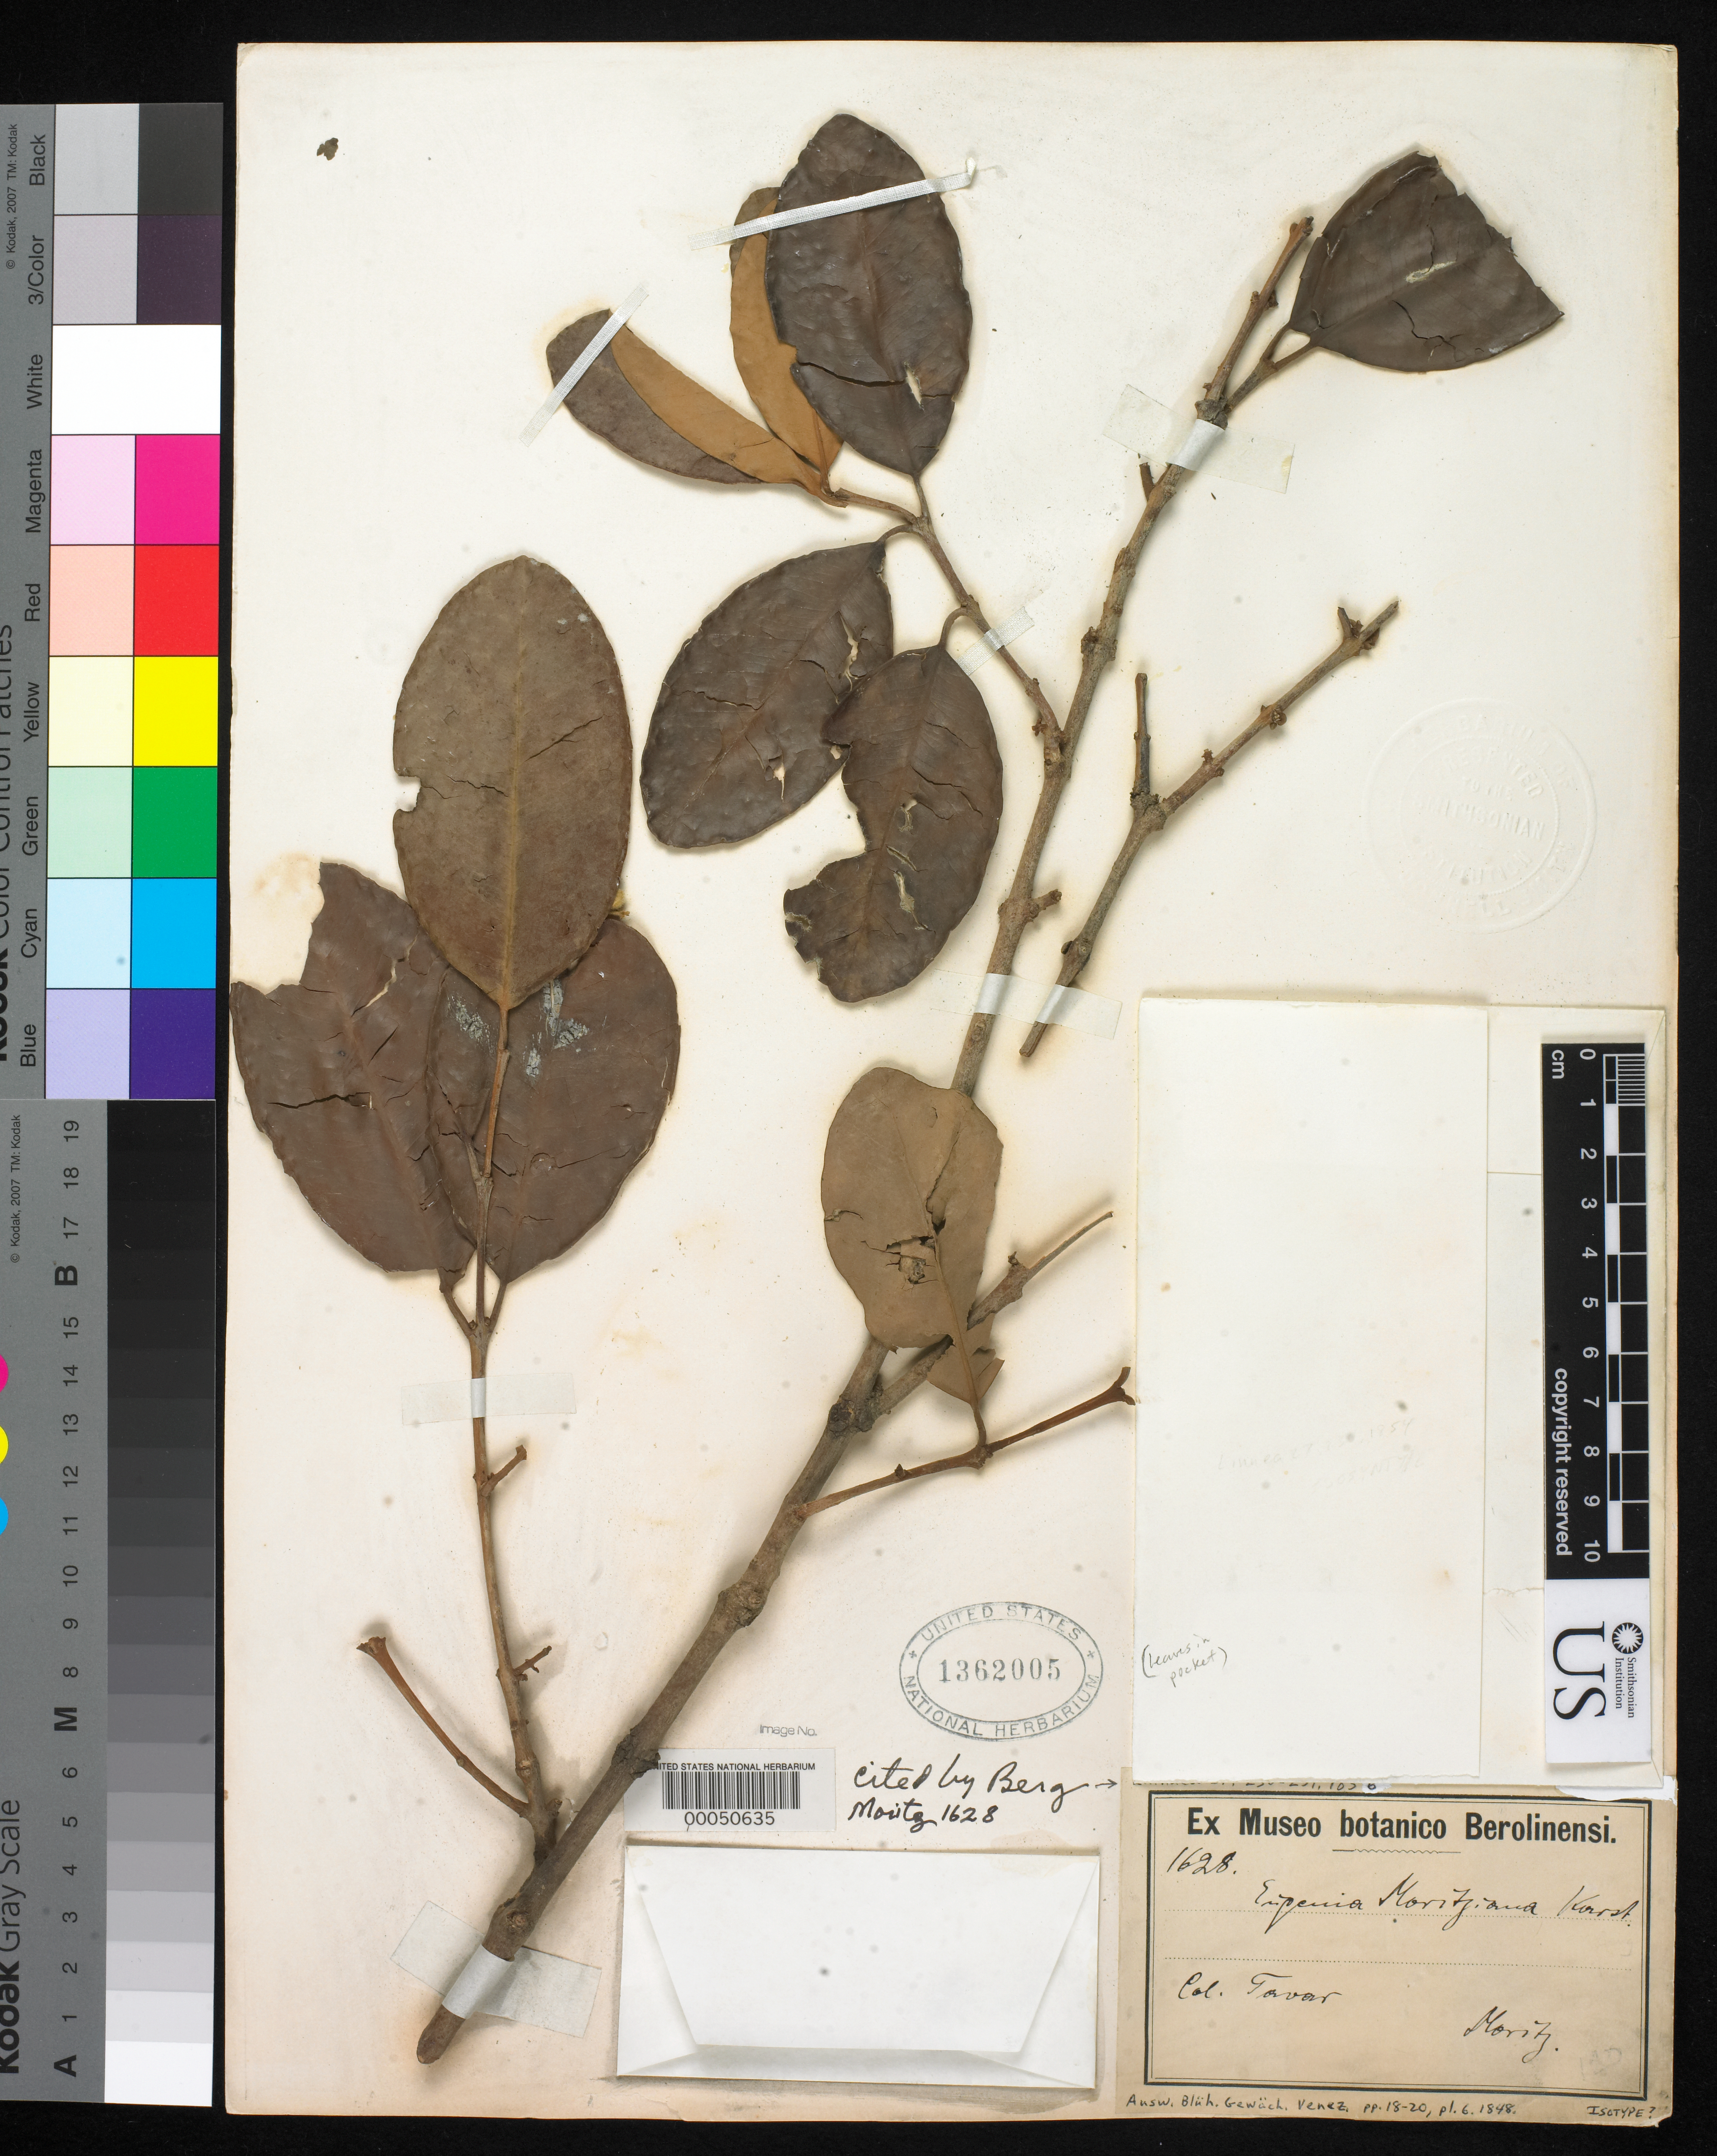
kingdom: Plantae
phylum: Tracheophyta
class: Magnoliopsida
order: Myrtales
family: Myrtaceae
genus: Eugenia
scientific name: Eugenia moritziana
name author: H. Karst.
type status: Isotype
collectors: E. Moritz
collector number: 1628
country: Colombia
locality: Tovar.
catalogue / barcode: US 1362005